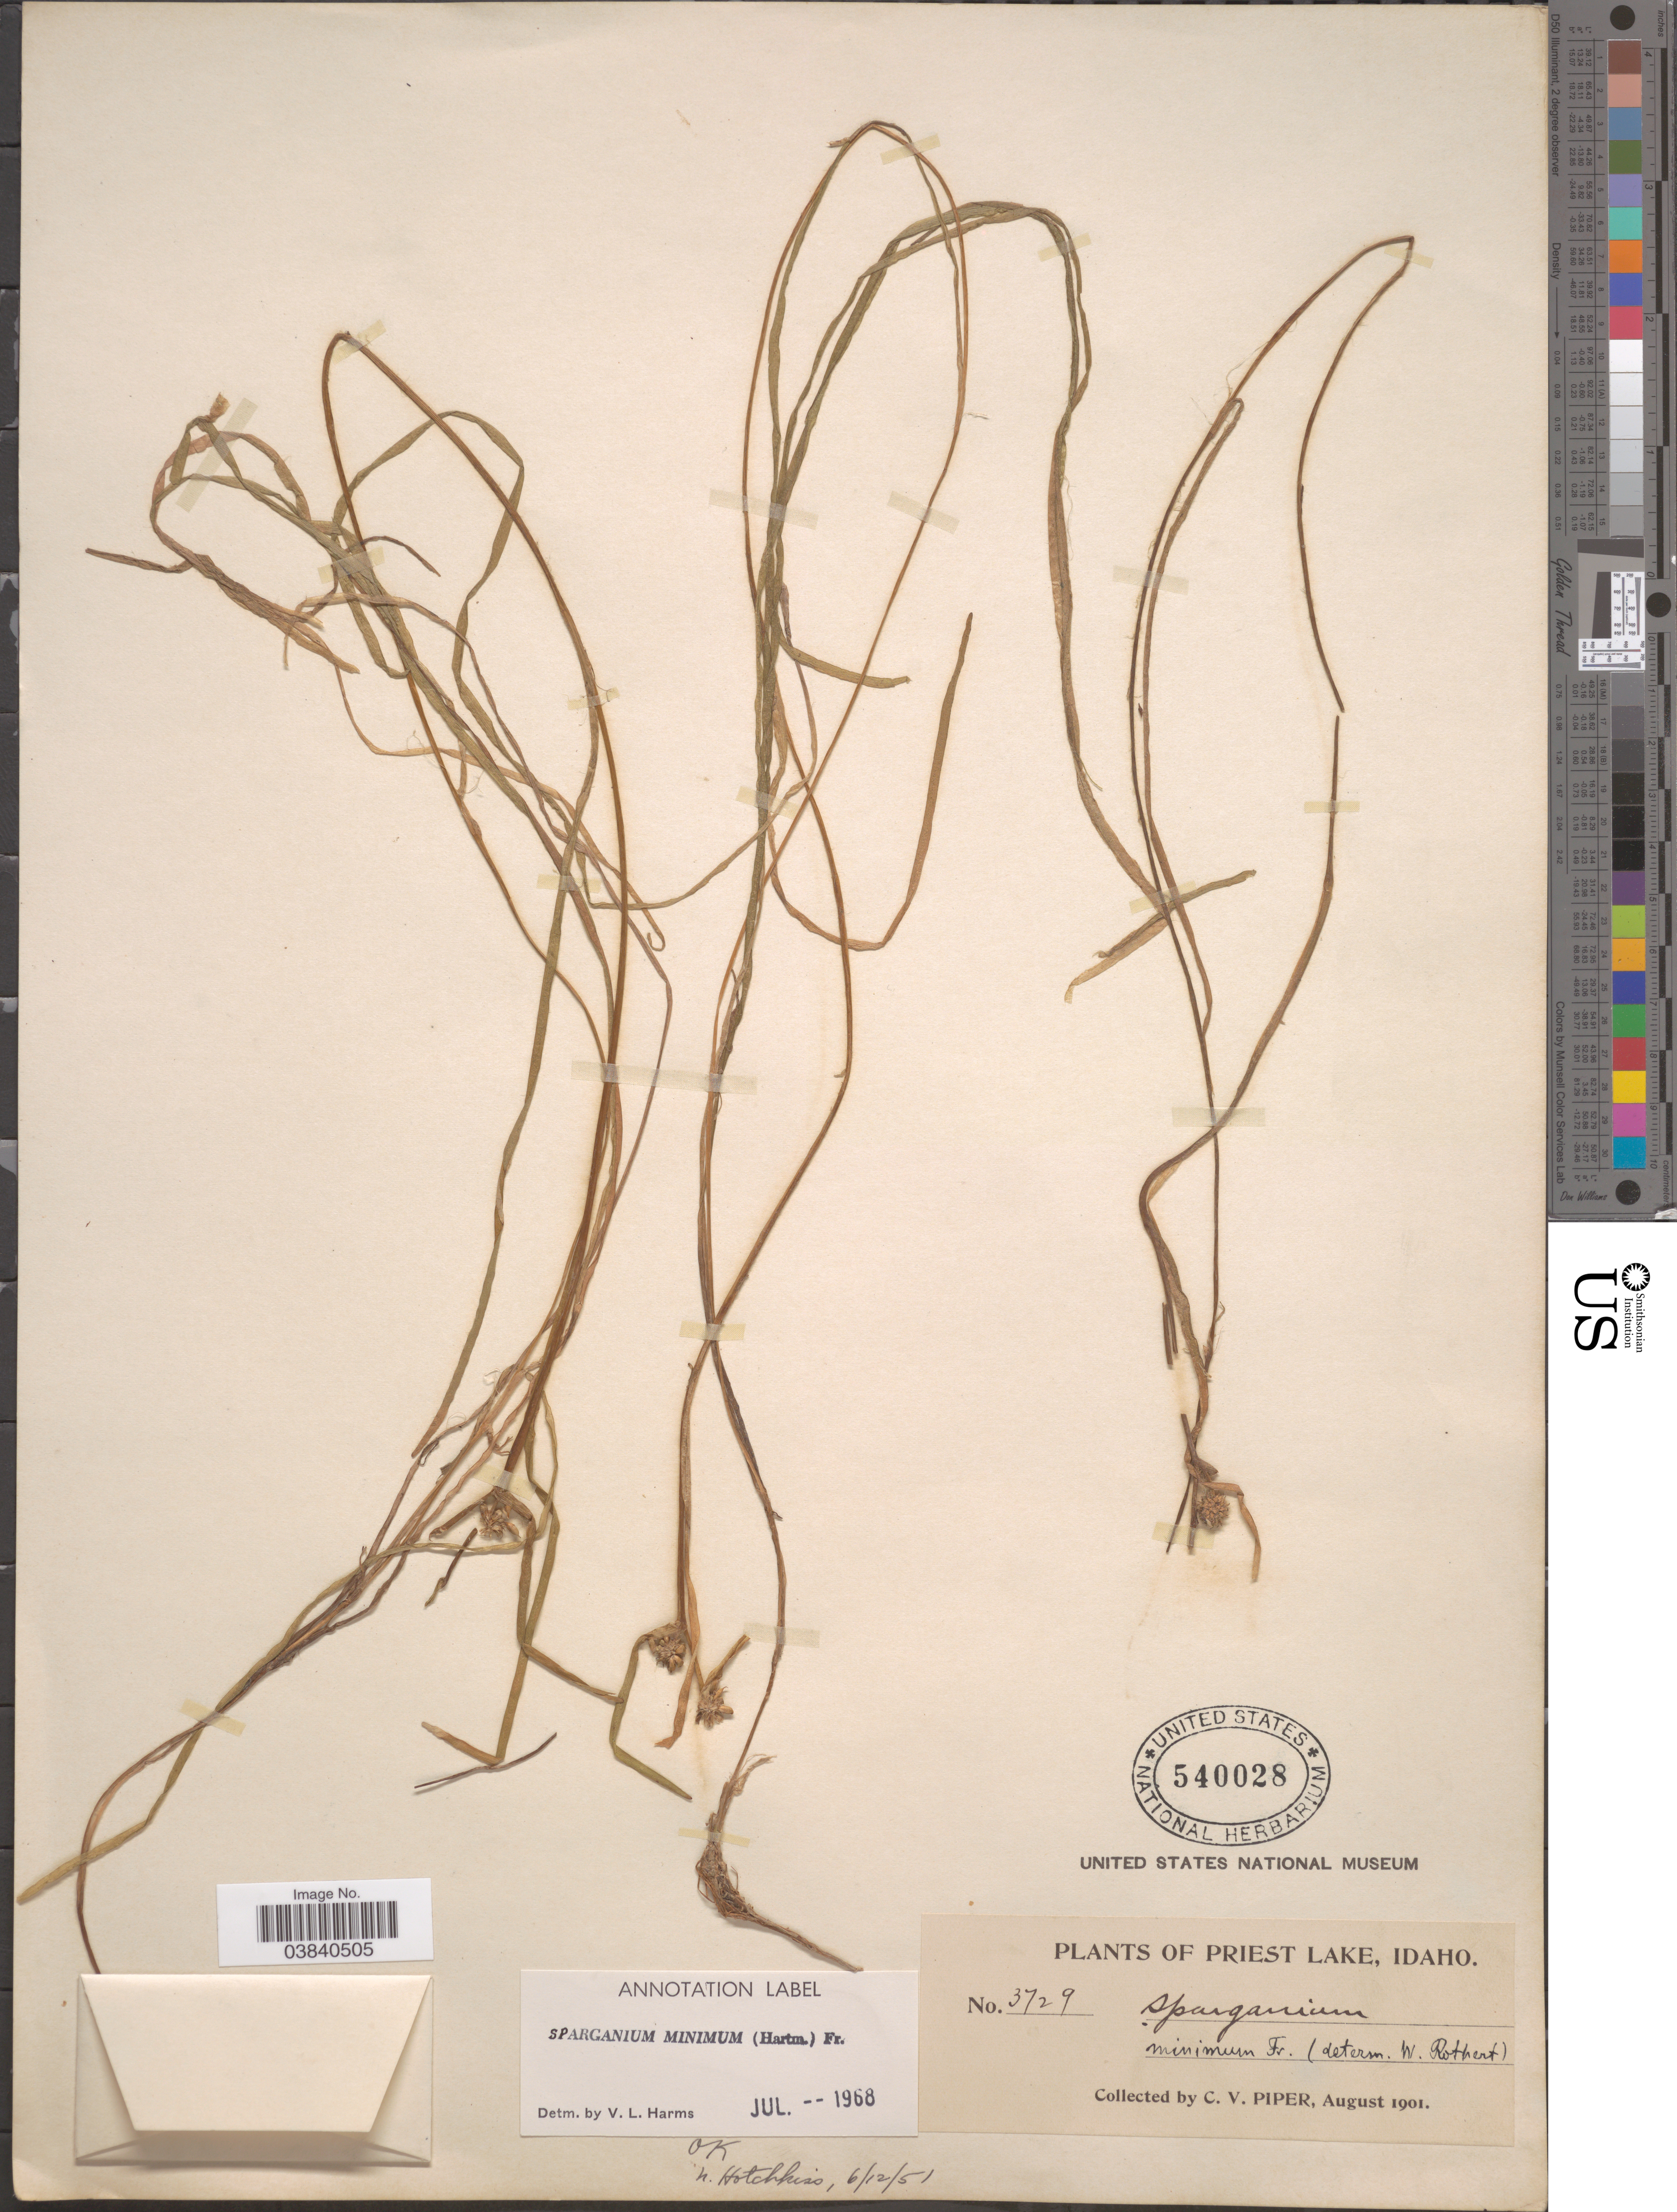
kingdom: Plantae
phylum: Tracheophyta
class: Liliopsida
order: Poales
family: Typhaceae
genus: Sparganium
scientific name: Sparganium minimum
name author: Wallr.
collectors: C. V. Piper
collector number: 3729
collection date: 1901-08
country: United States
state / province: Idaho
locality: Priest Lake.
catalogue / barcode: US 540028